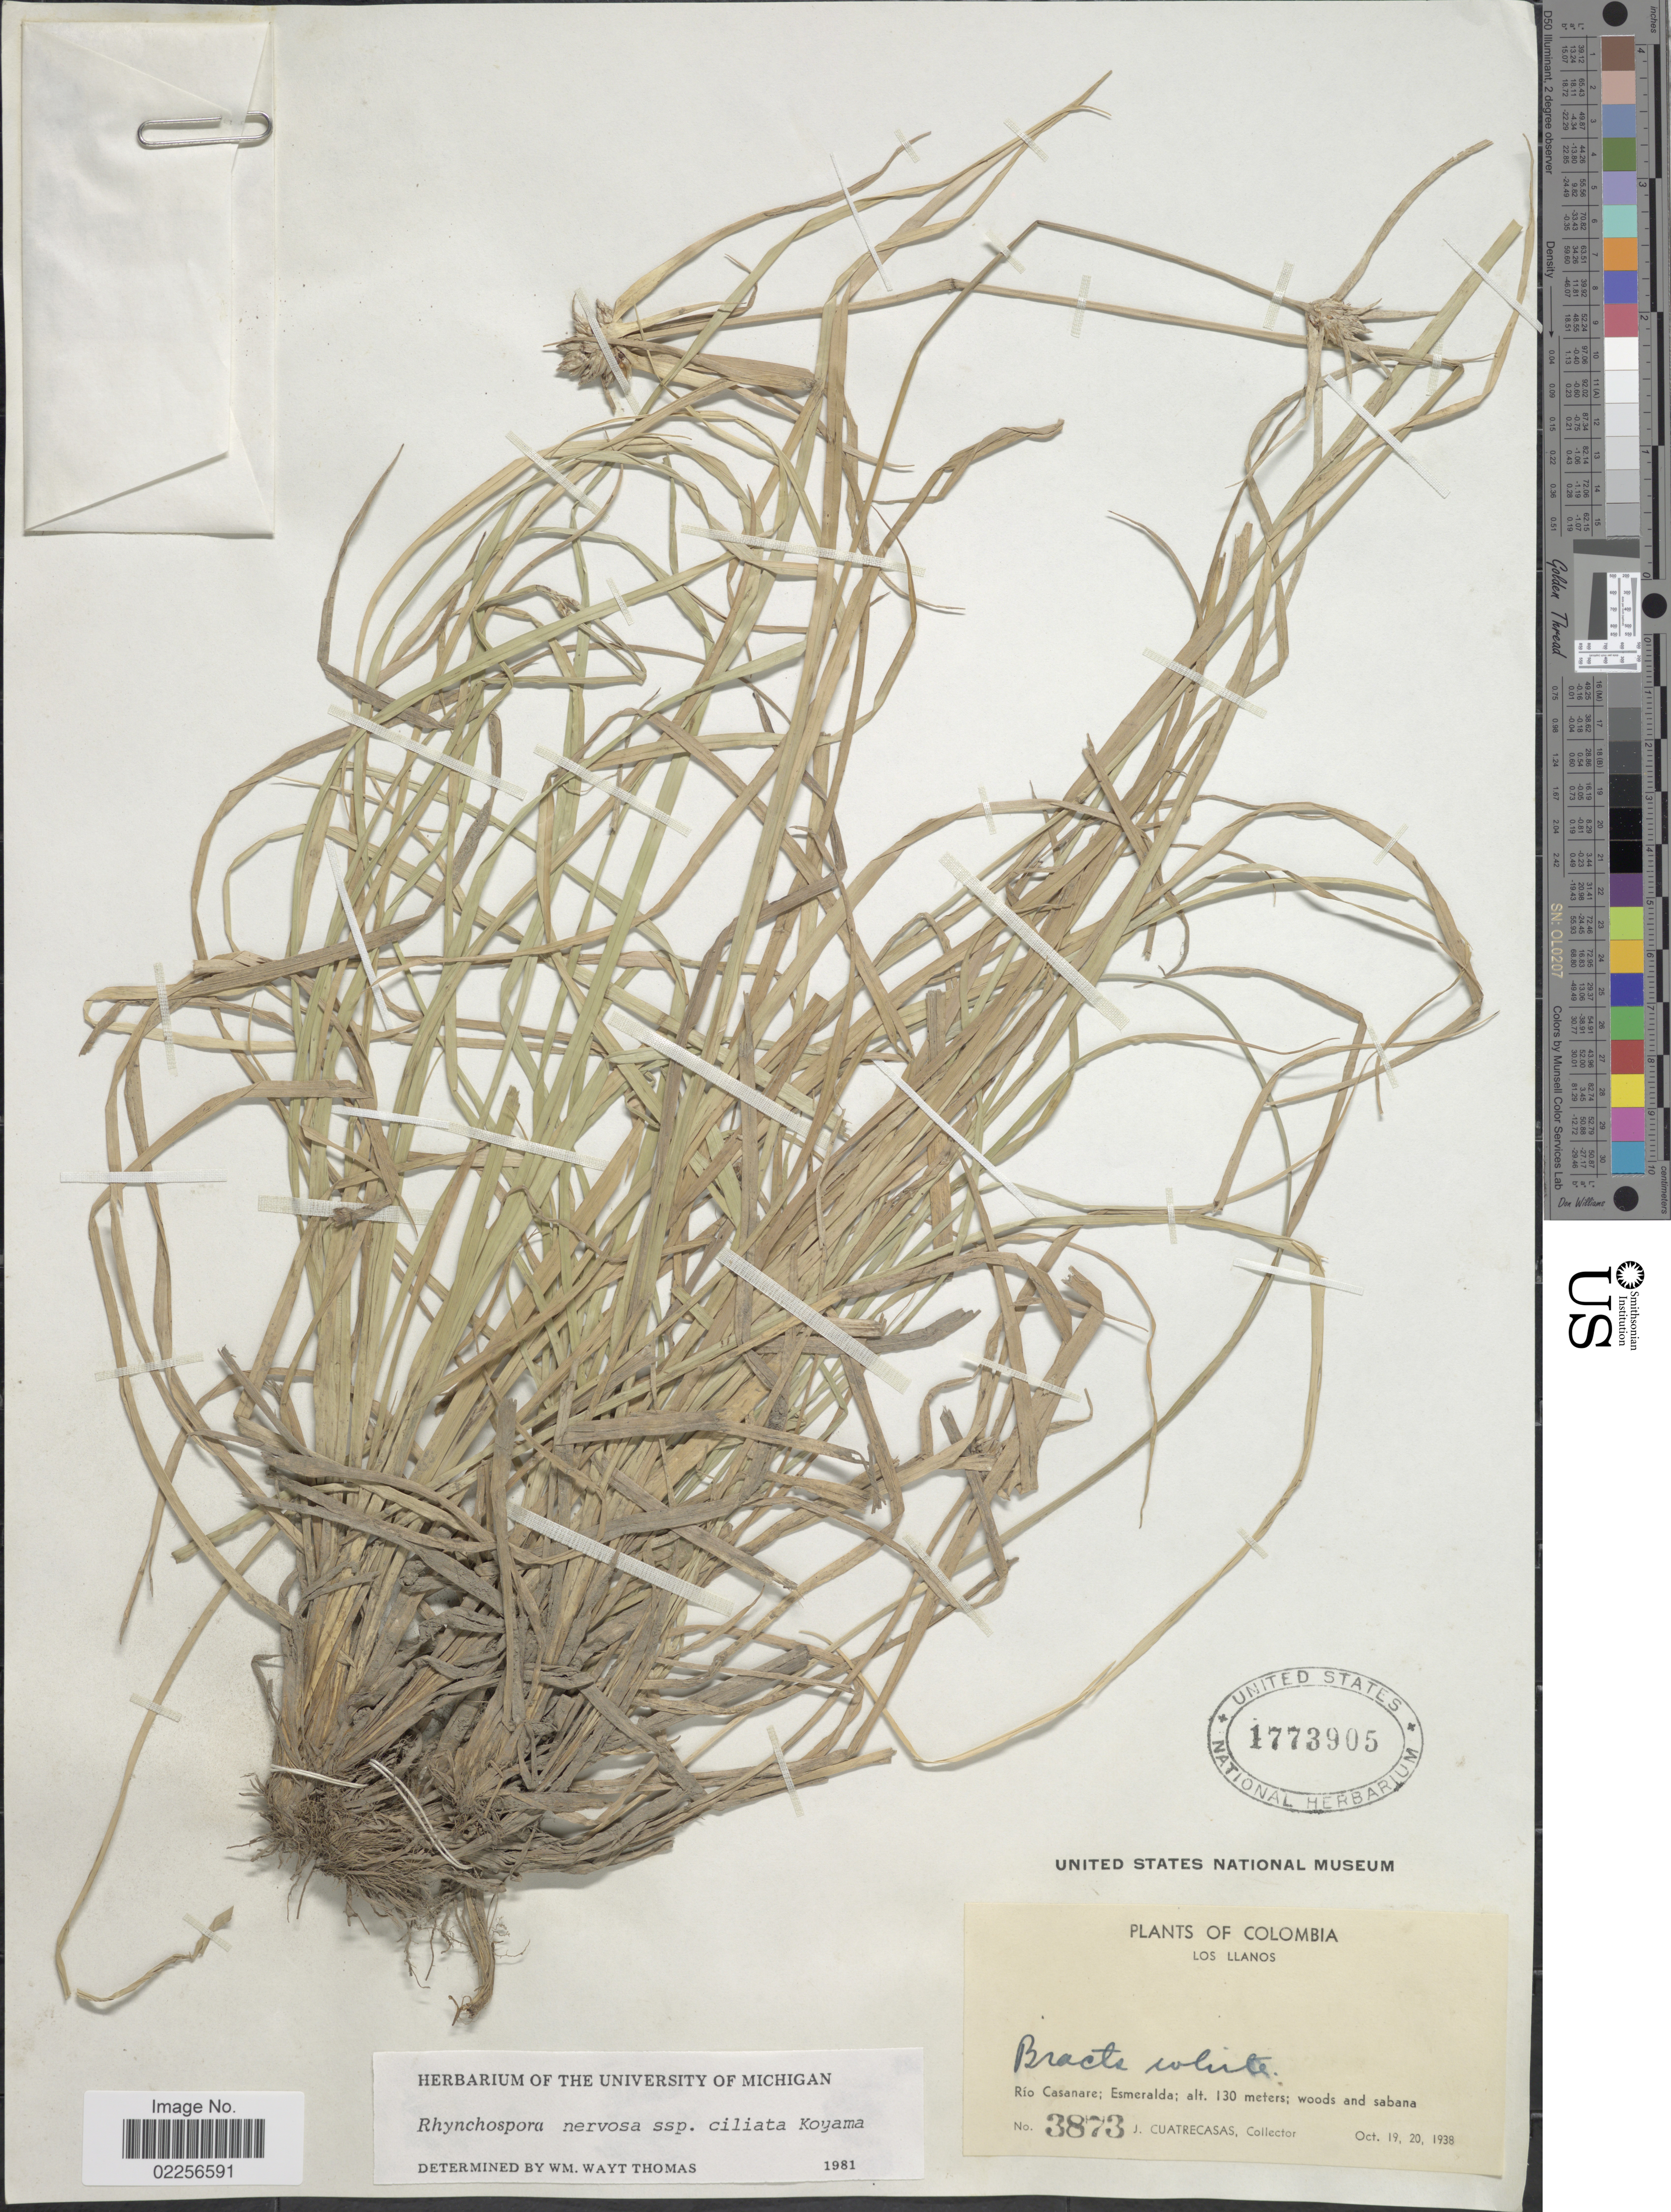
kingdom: Plantae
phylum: Tracheophyta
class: Liliopsida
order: Poales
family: Cyperaceae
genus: Rhynchospora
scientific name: Rhynchospora ciliata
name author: (G. Mey.) Kük.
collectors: J. Cuatrecasas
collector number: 3873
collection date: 1938-10-19/1938-10-20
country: Colombia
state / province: Casanare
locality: Los Llanos, Rio Casanare, Esmeralda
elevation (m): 130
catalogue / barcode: US 1773905